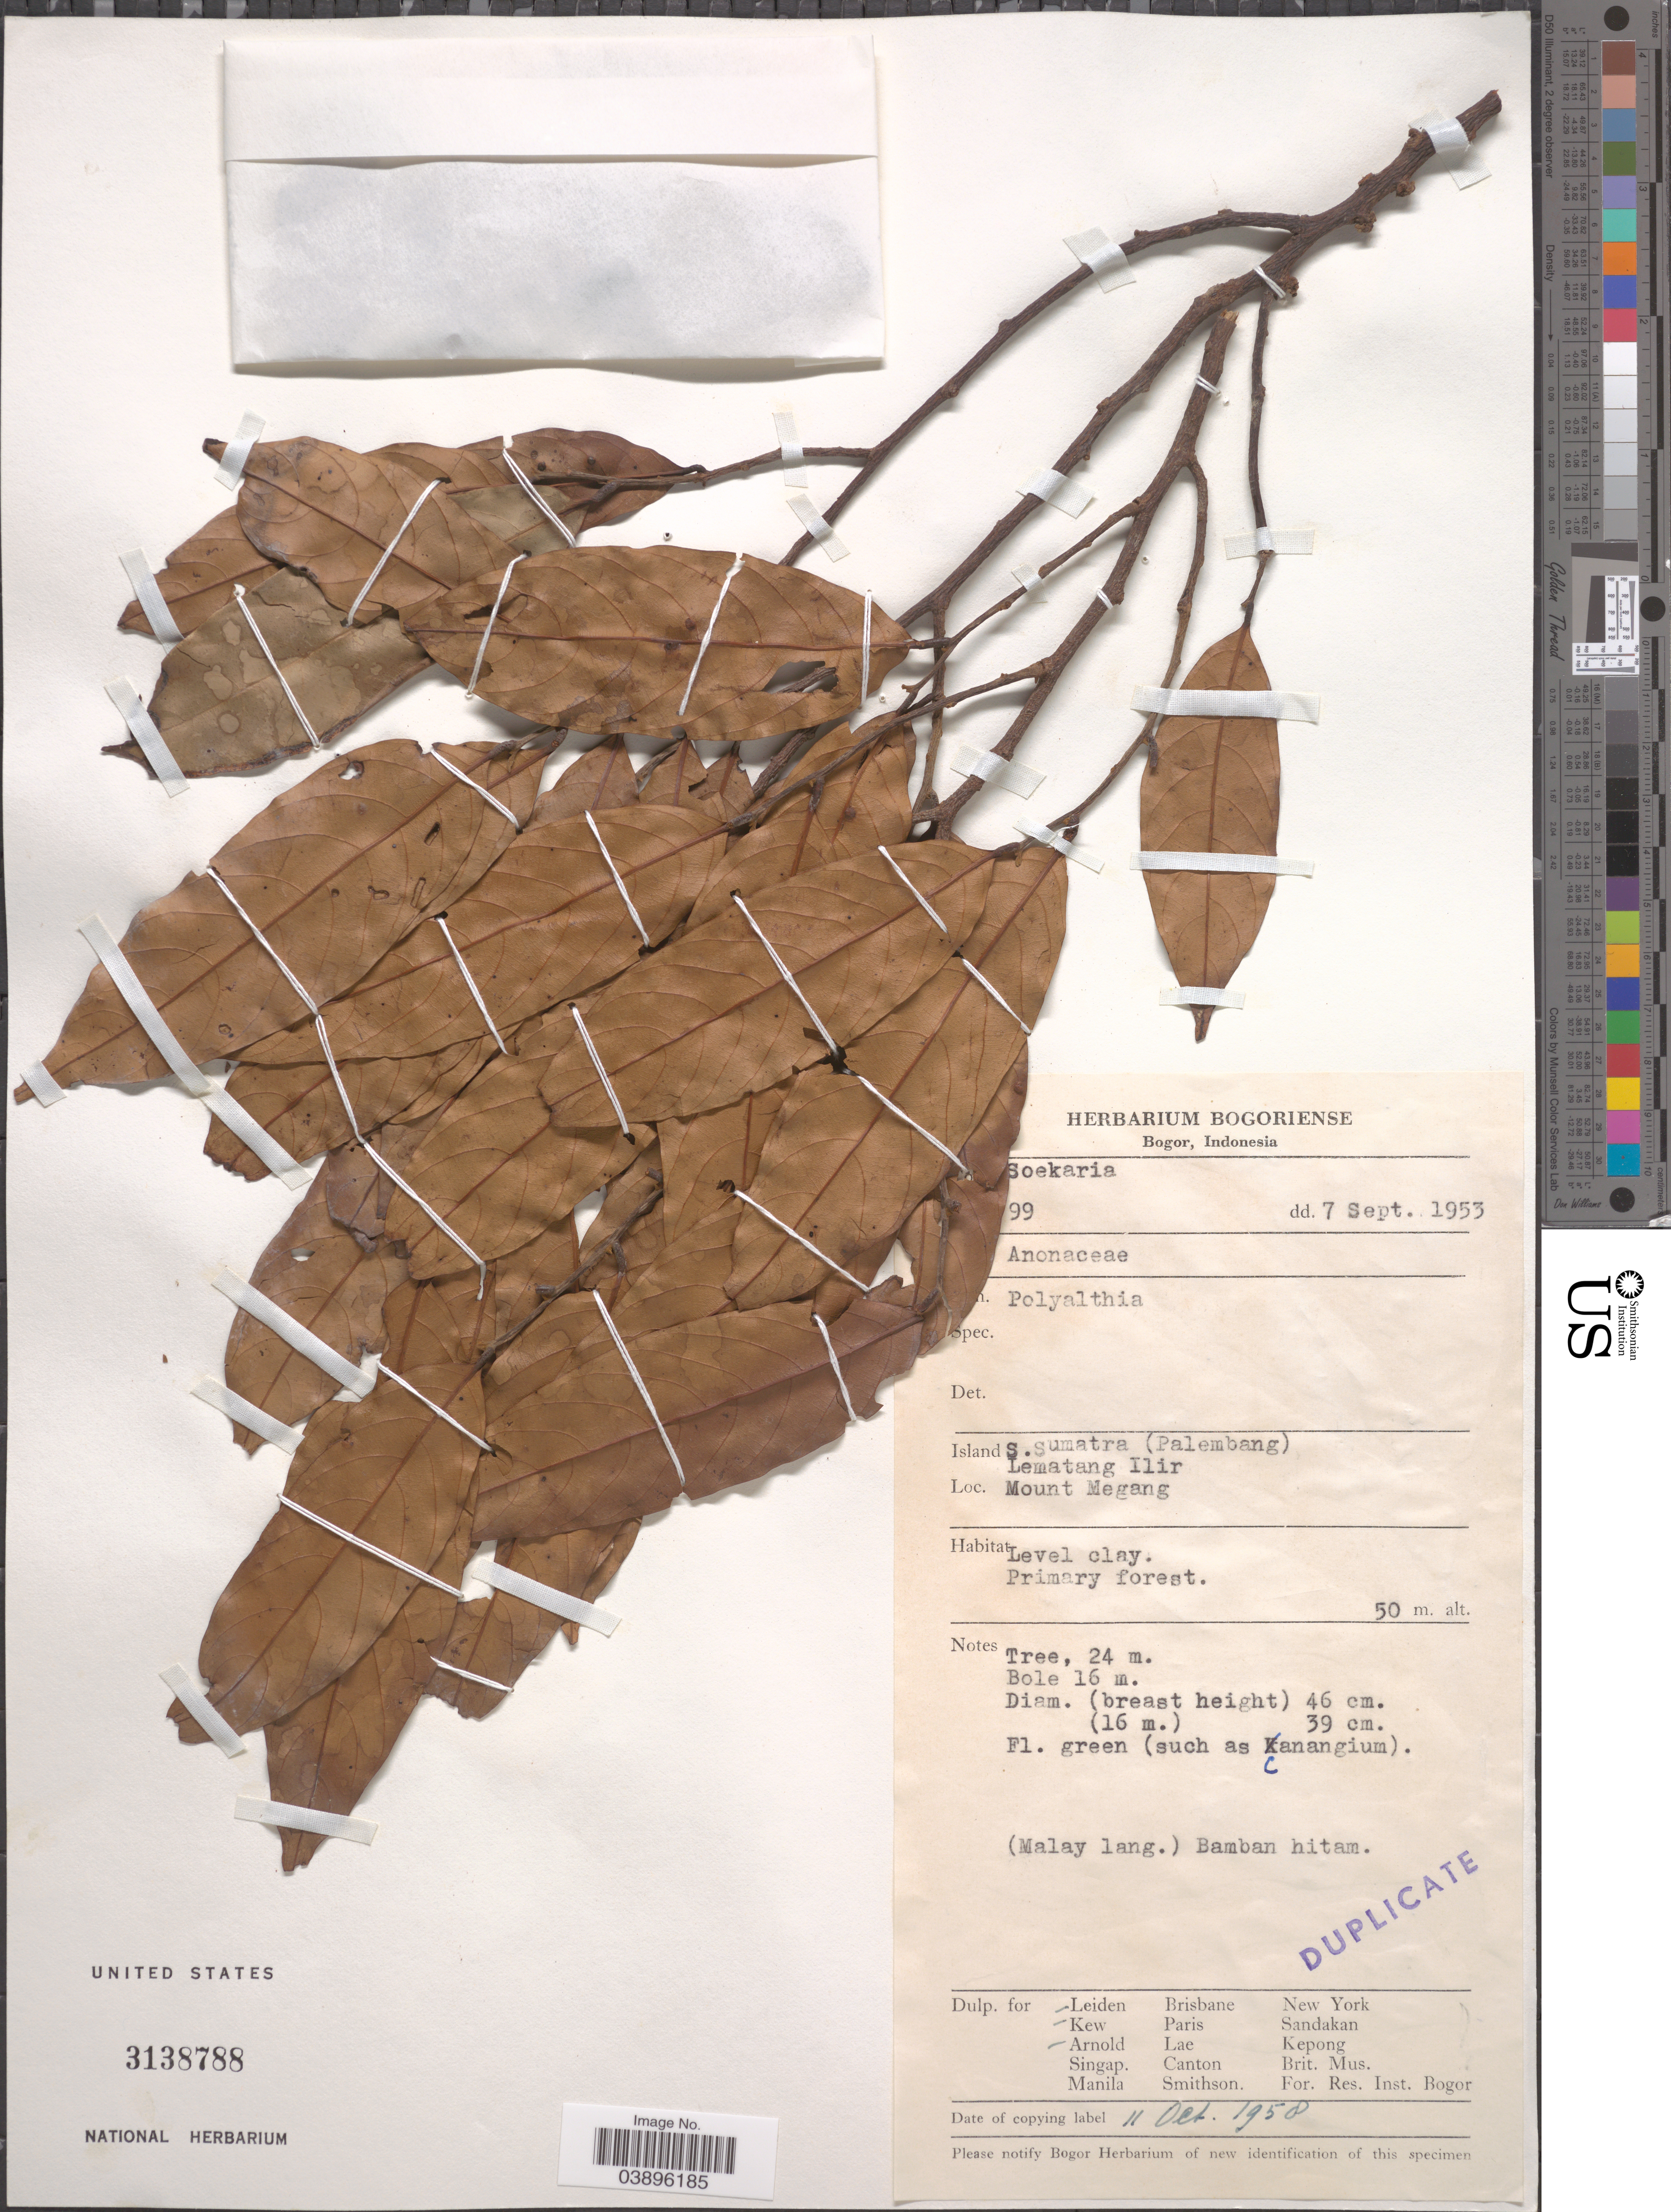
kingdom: Plantae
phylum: Tracheophyta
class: Magnoliopsida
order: Magnoliales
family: Annonaceae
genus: Polyalthia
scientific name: Polyalthia sp.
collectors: Soekaria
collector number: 99*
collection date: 1953-09-07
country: Indonesia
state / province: Sumatra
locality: Island S. Sumatra (Palembang). Lematang Ilir. Mount Megang.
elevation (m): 50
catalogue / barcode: US 3138788